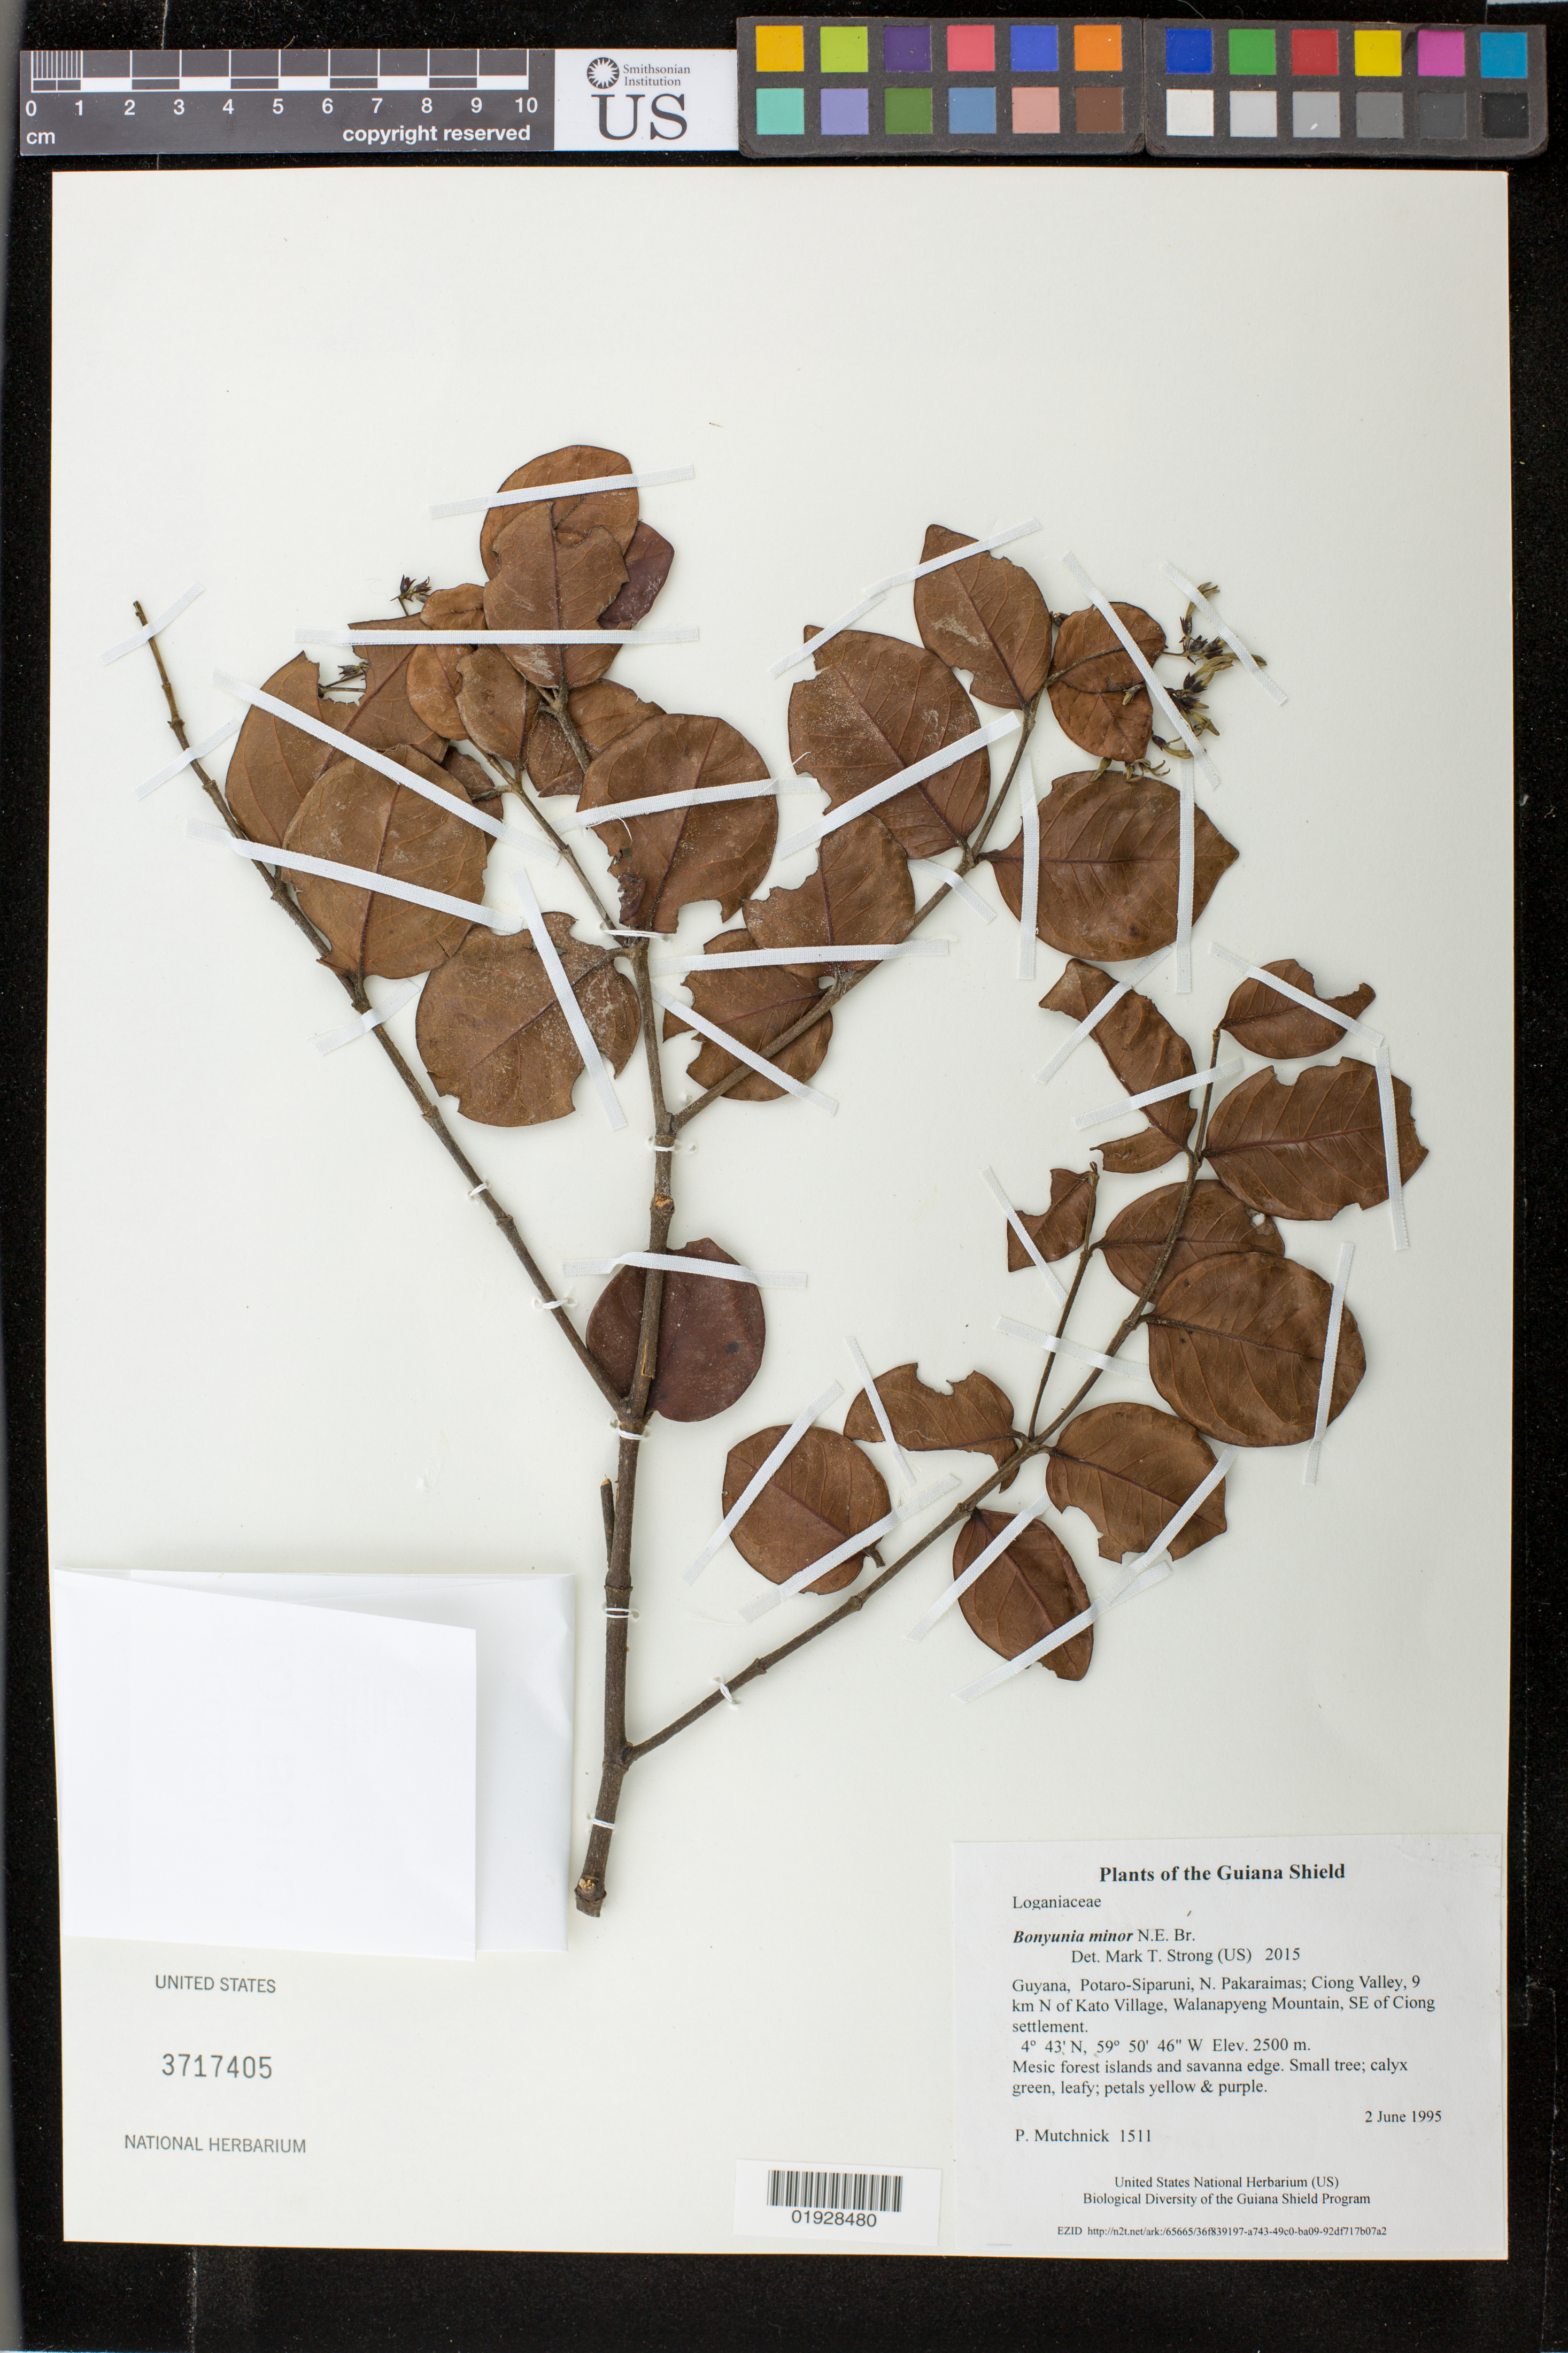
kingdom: Plantae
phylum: Tracheophyta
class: Magnoliopsida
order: Gentianales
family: Loganiaceae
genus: Bonyunia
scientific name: Bonyunia minor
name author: N.E. Br.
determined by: Strong, M. T., (US), Smithsonian Institution - National Museum of Natural History (UNITED STATES)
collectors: P. Mutchnick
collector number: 1511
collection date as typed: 2 June 1995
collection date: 1995-06-02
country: Guyana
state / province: Potaro-Siparuni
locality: N. Pakaraimas; Ciong Valley, 9 km N of Kato Village, Walanapyeng Mountain, SE of Ciong settlement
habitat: Mesic forest islands and savanna edge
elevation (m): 2500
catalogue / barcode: US 3717405